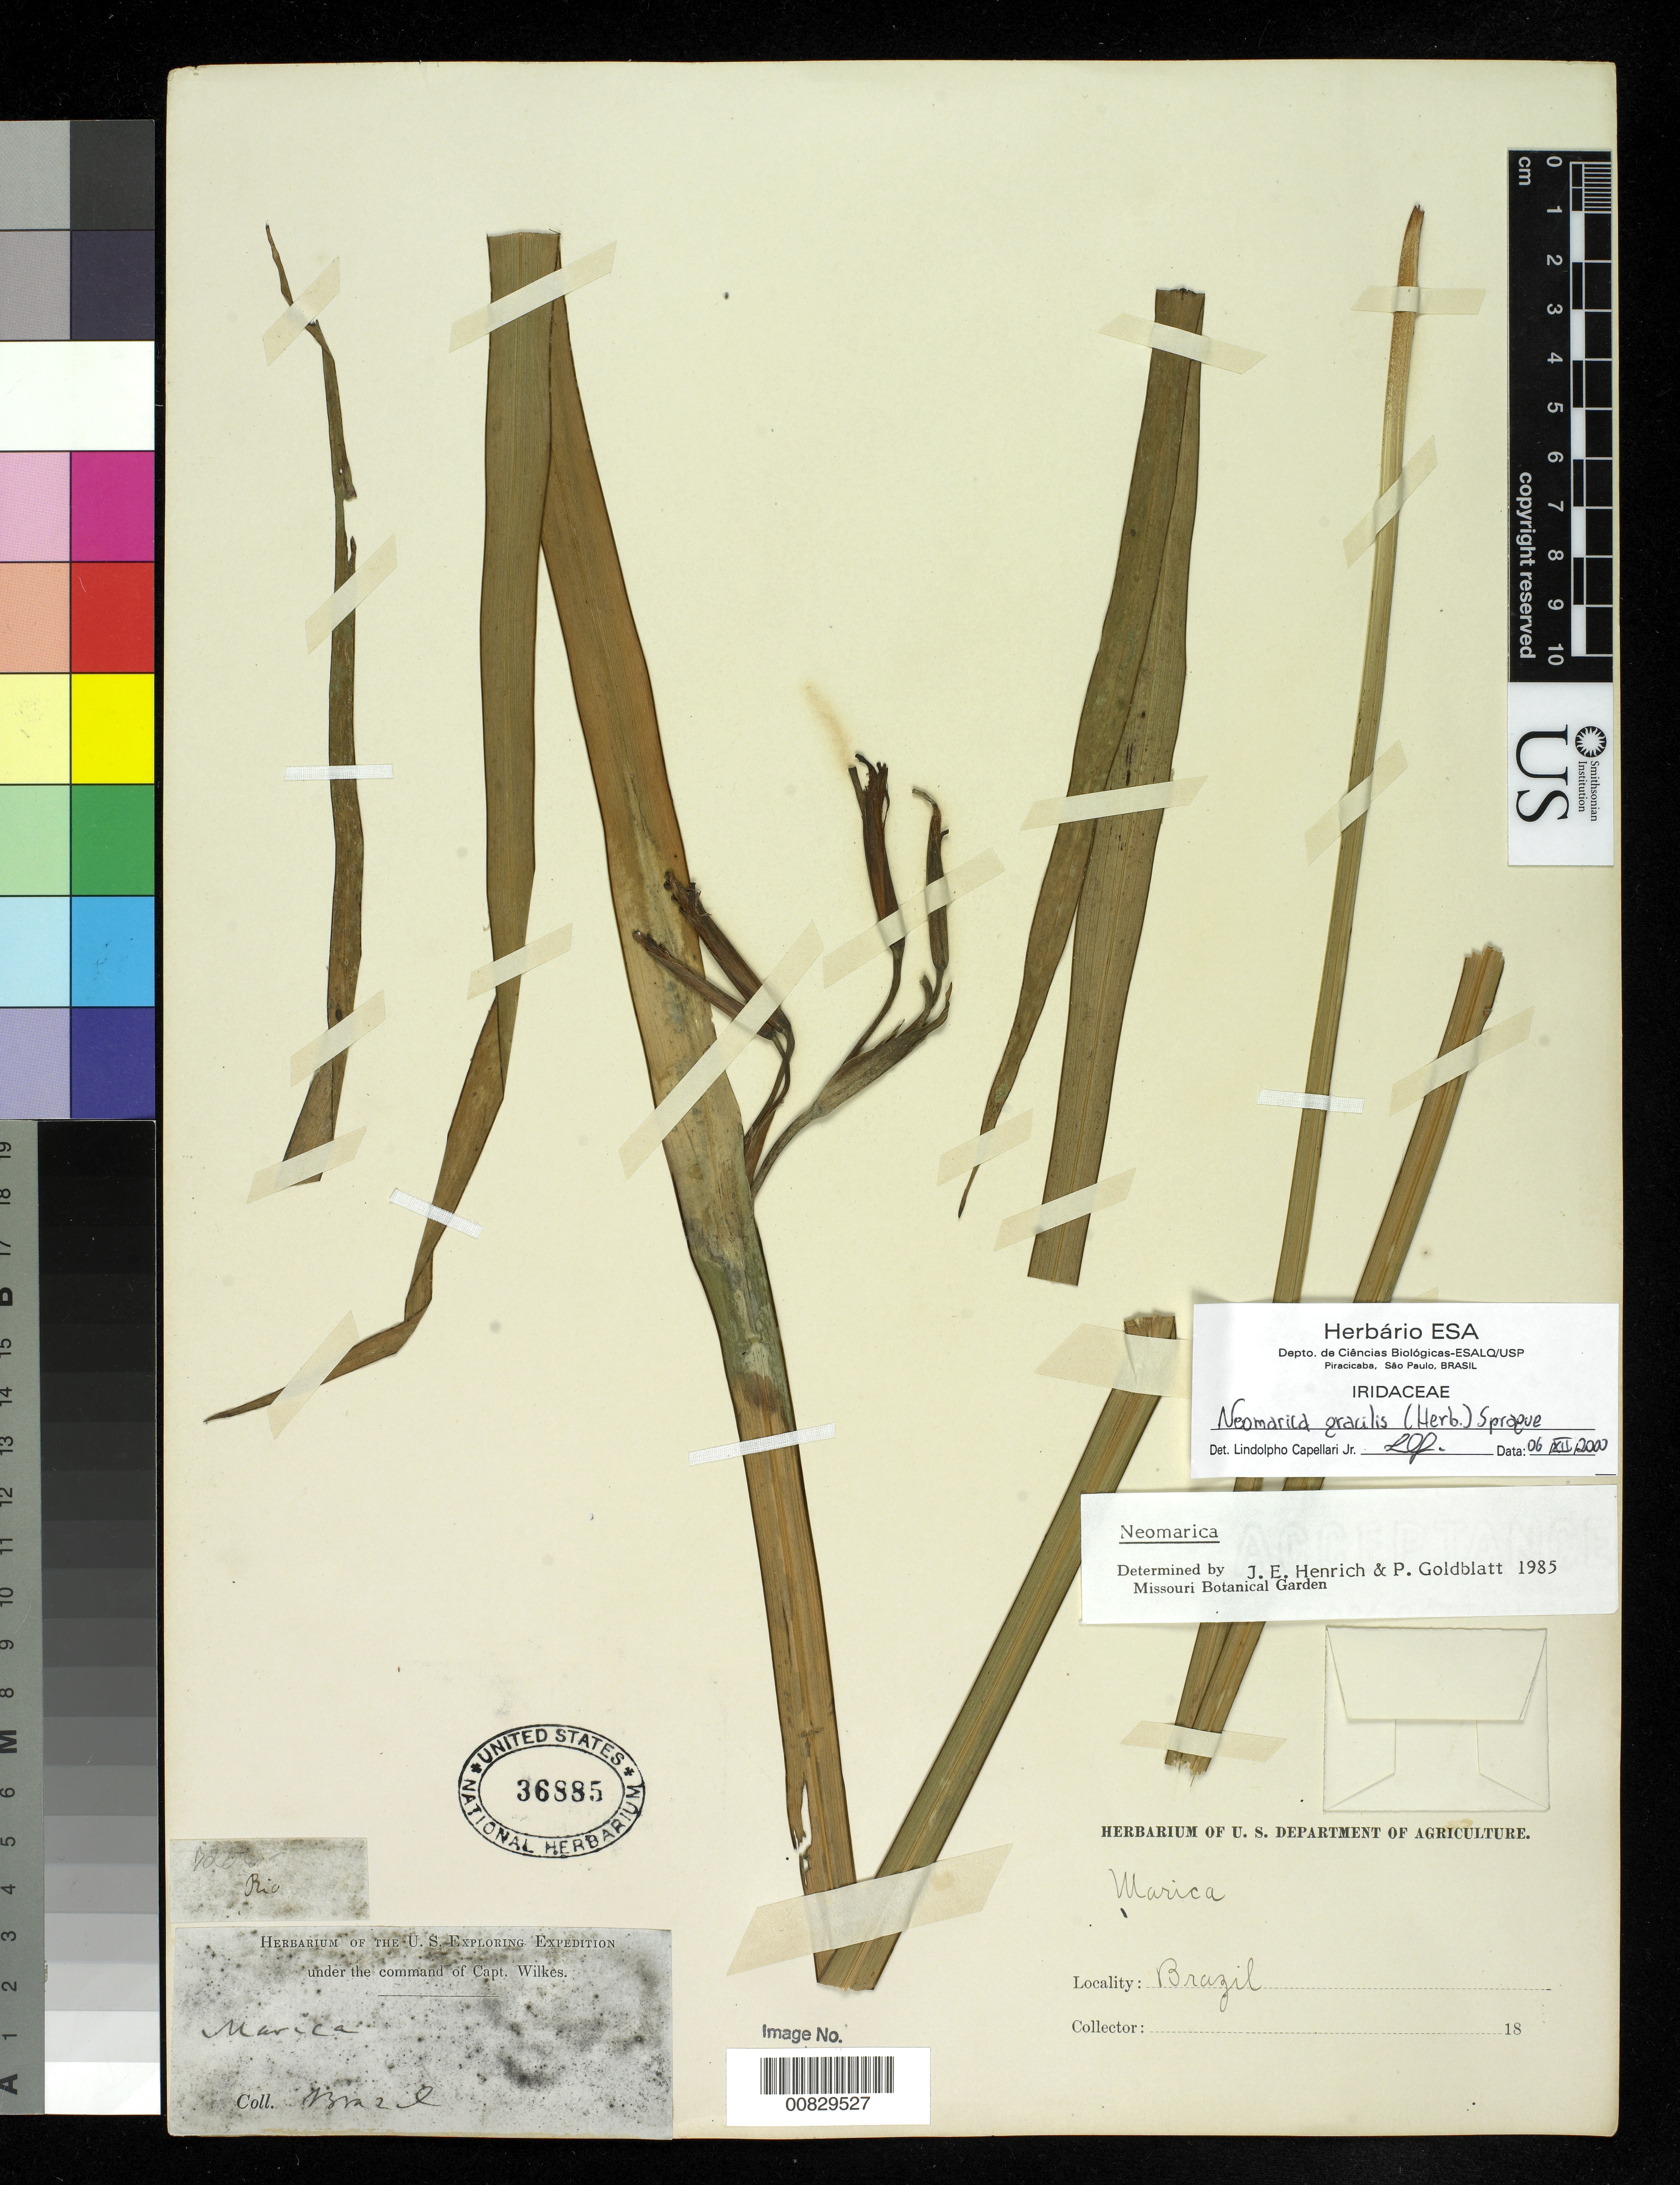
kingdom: Plantae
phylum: Tracheophyta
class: Liliopsida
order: Asparagales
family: Iridaceae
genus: Neomarica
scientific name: Neomarica gracilis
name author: (Herb. ex Hooke) Sprague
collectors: Wilkes Explor. Exped.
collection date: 1838/1842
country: Brazil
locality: Brazil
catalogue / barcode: US 36885